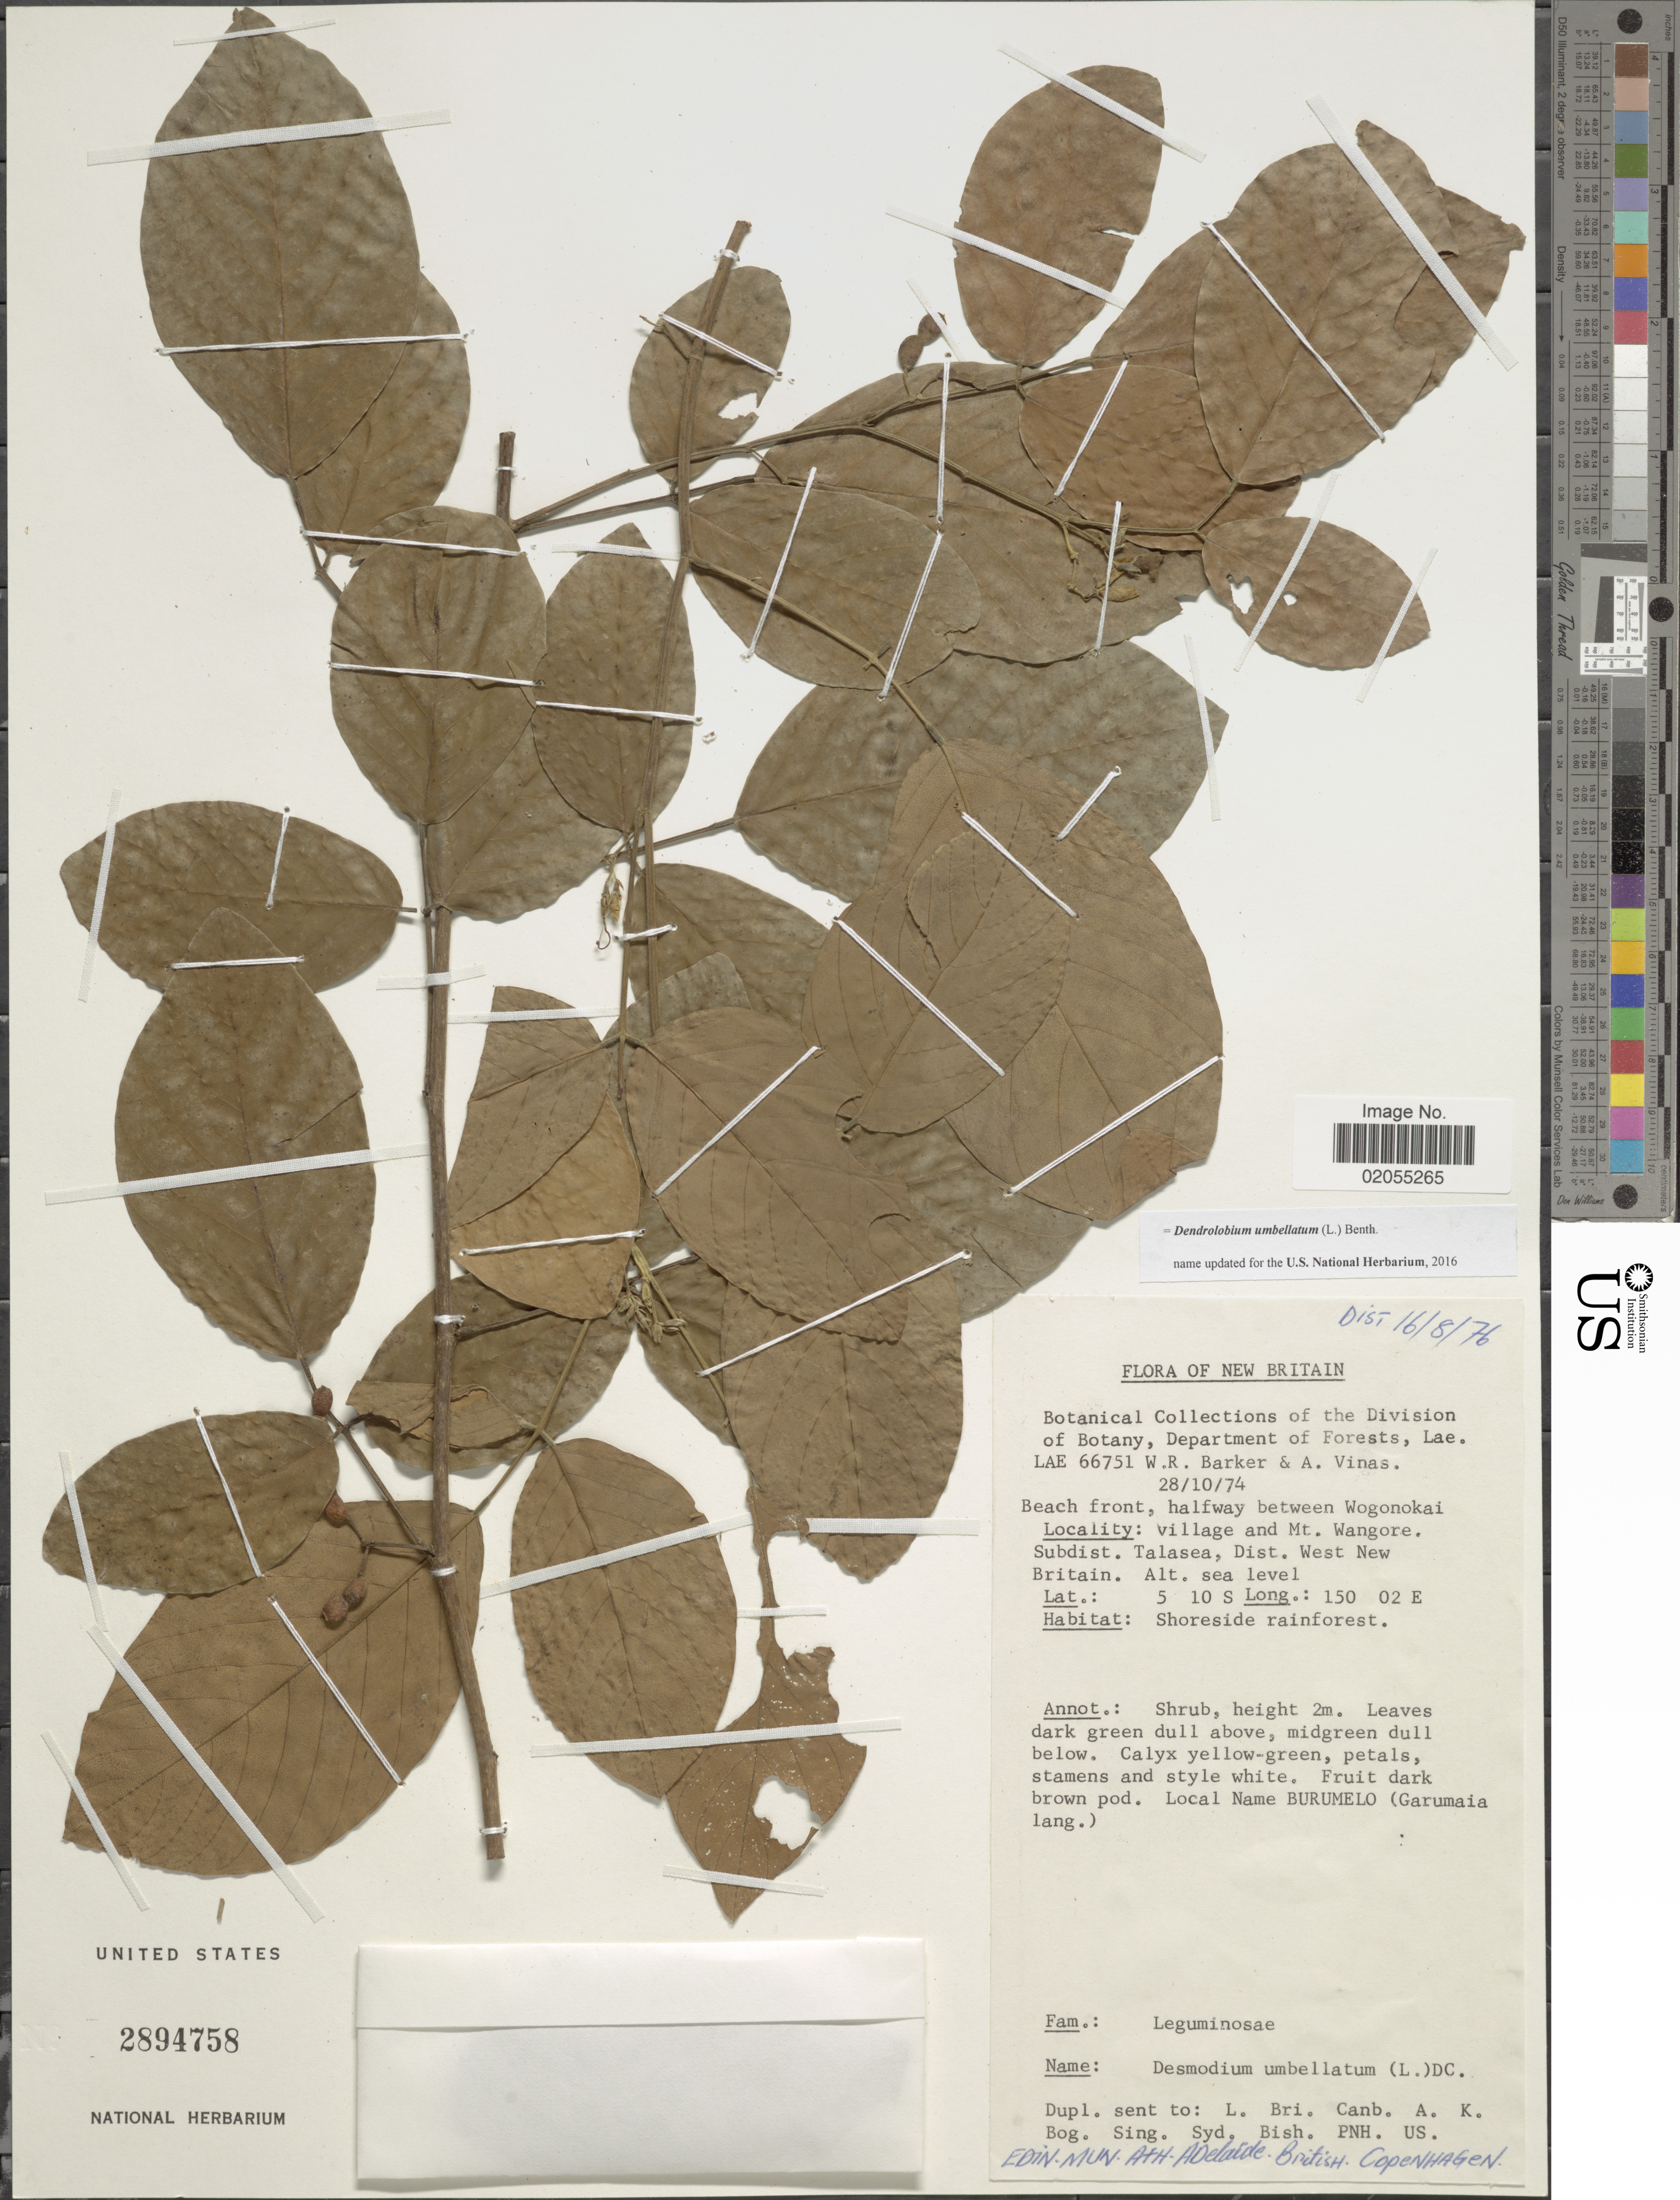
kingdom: Plantae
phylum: Tracheophyta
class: Magnoliopsida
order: Fabales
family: Fabaceae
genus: Dendrolobium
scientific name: Dendrolobium umbellatum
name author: (L.) Benth.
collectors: W. R. Barker & A. Vinas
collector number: LAE 66751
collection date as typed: Transcribed d/m/y: 28/10/74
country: Papua New Guinea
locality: New Britain, beach front, half way between Wogonokai Village and Mt. Wangore, Subdist. Talasea, Dist. West new Britain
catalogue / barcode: US 2894758